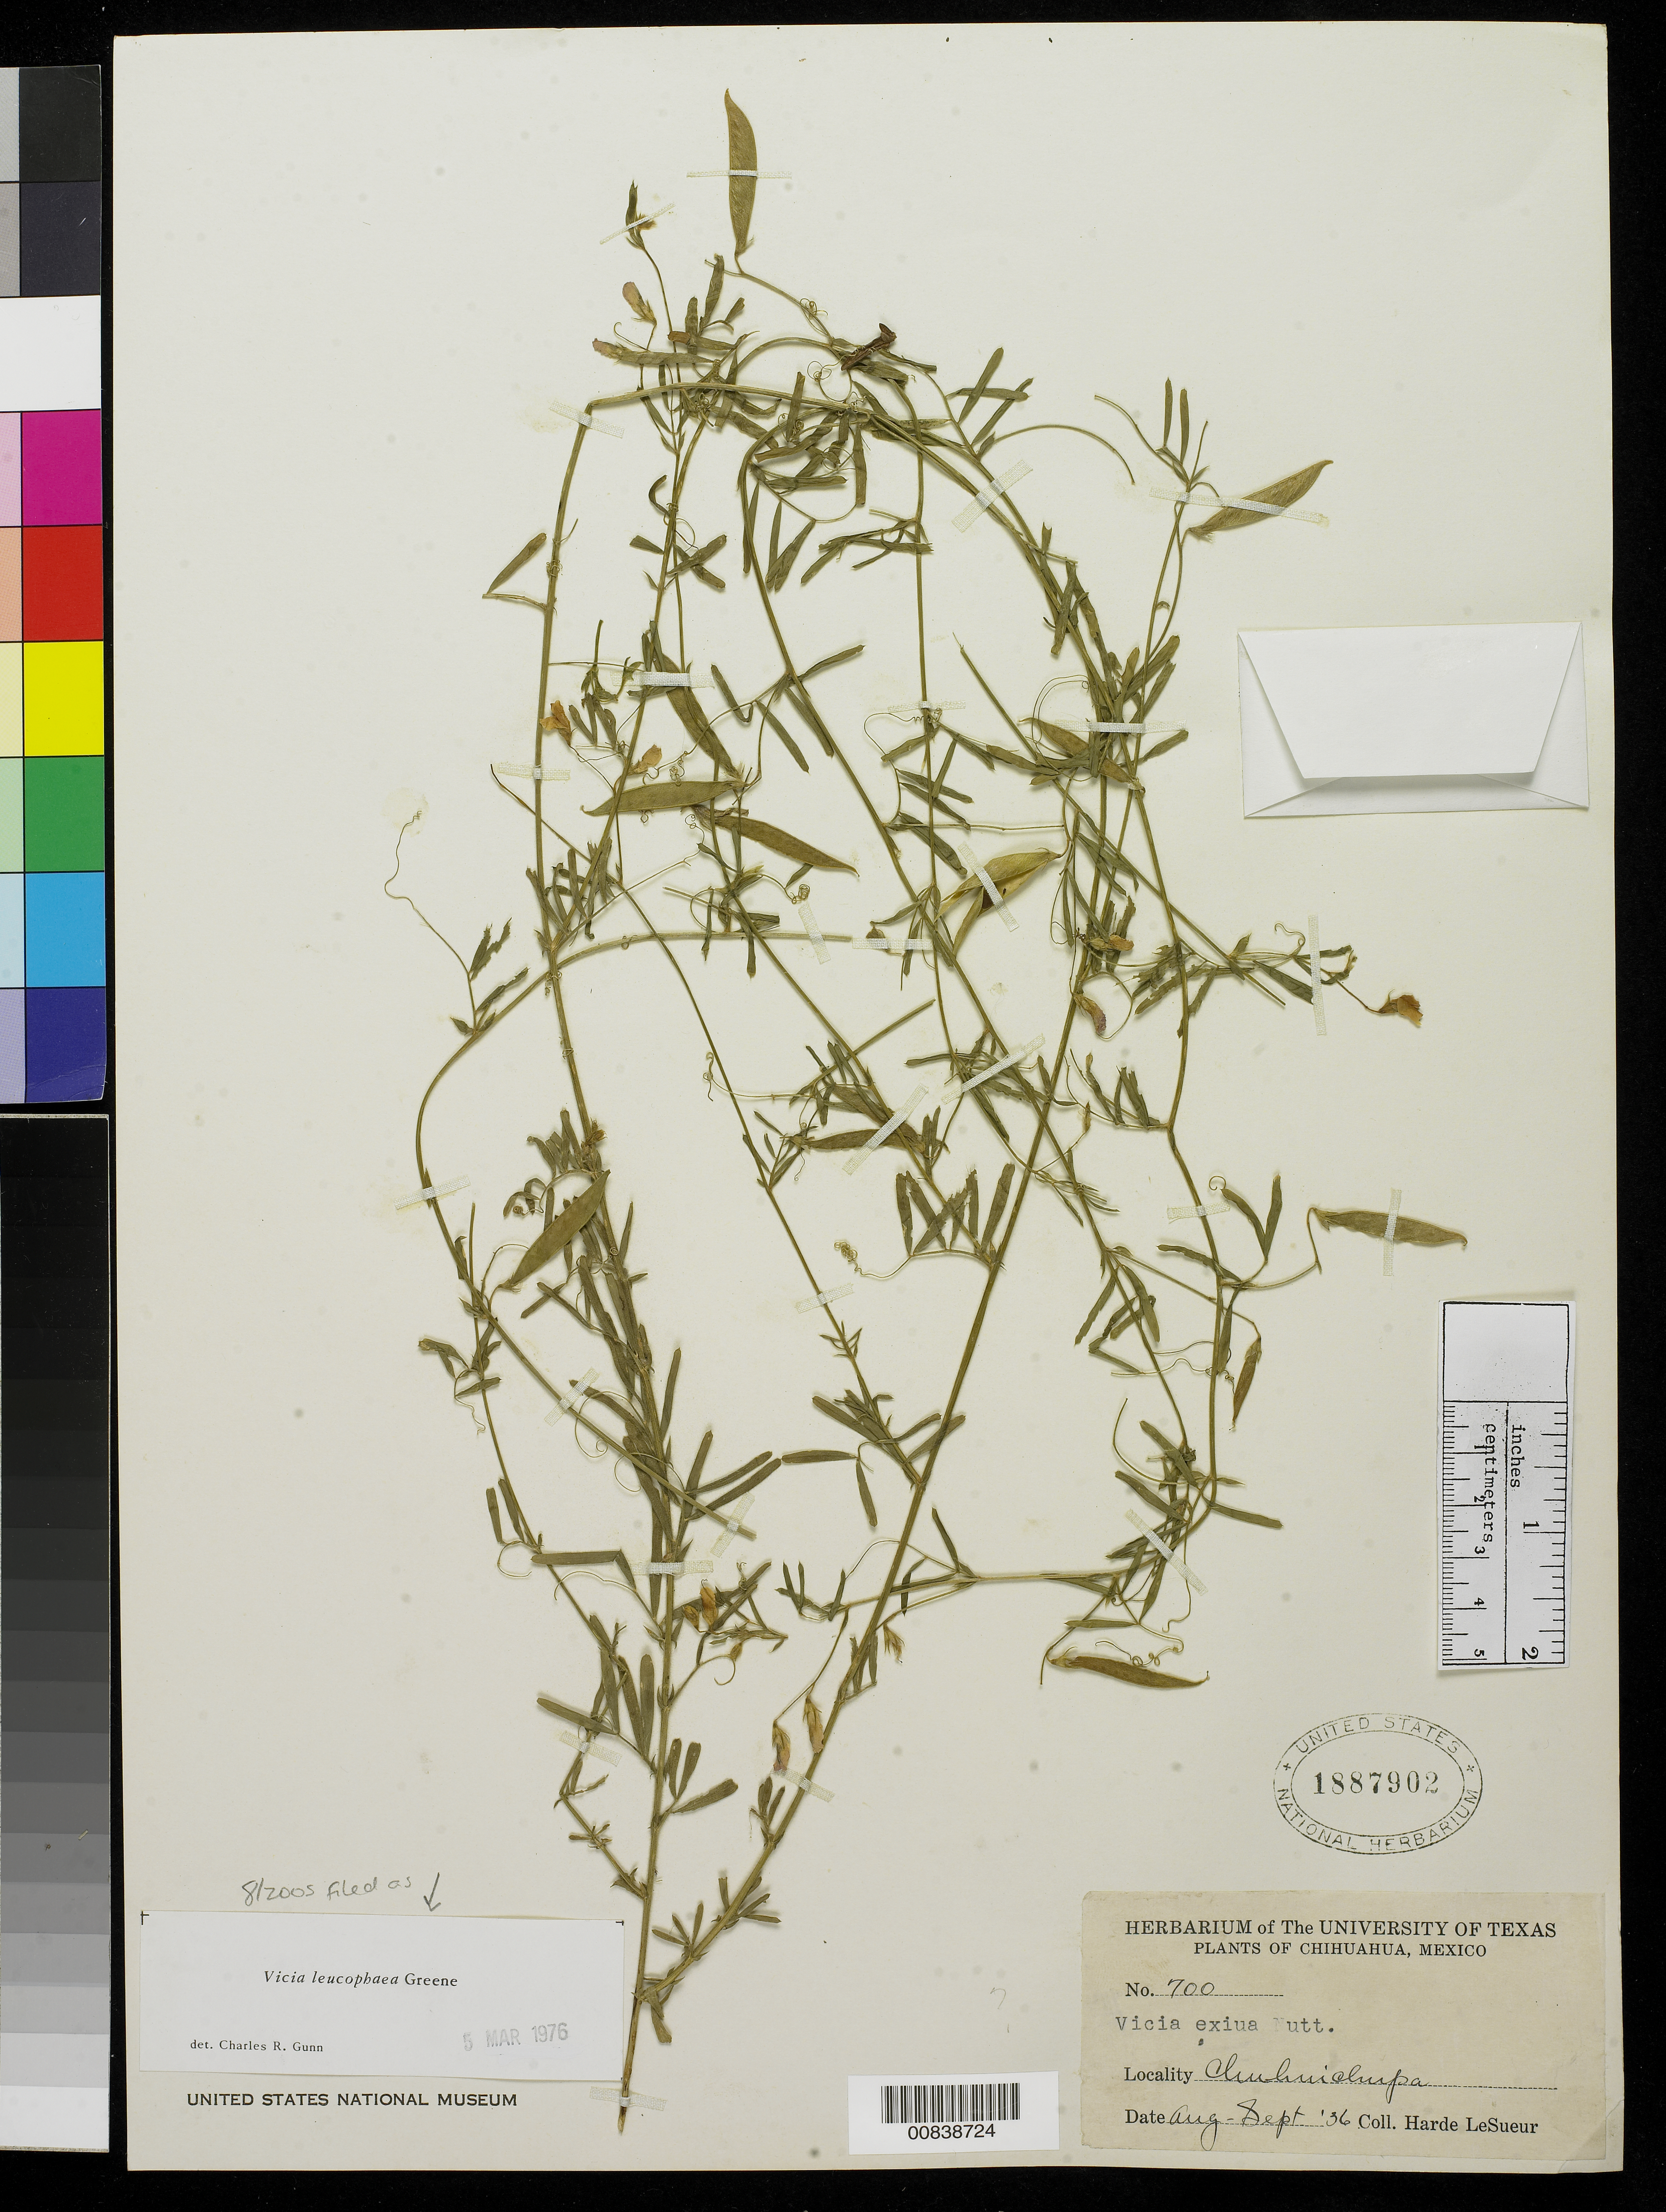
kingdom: Plantae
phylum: Tracheophyta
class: Magnoliopsida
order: Fabales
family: Fabaceae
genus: Vicia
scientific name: Vicia leucophaea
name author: Greene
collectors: D. H. LeSueur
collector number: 700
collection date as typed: Aug 1936 to -- Sep 1936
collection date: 1936-08/1936-09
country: Mexico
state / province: Chihuahua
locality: Chuhuichupa, Chihuahua.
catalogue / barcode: US 1887902